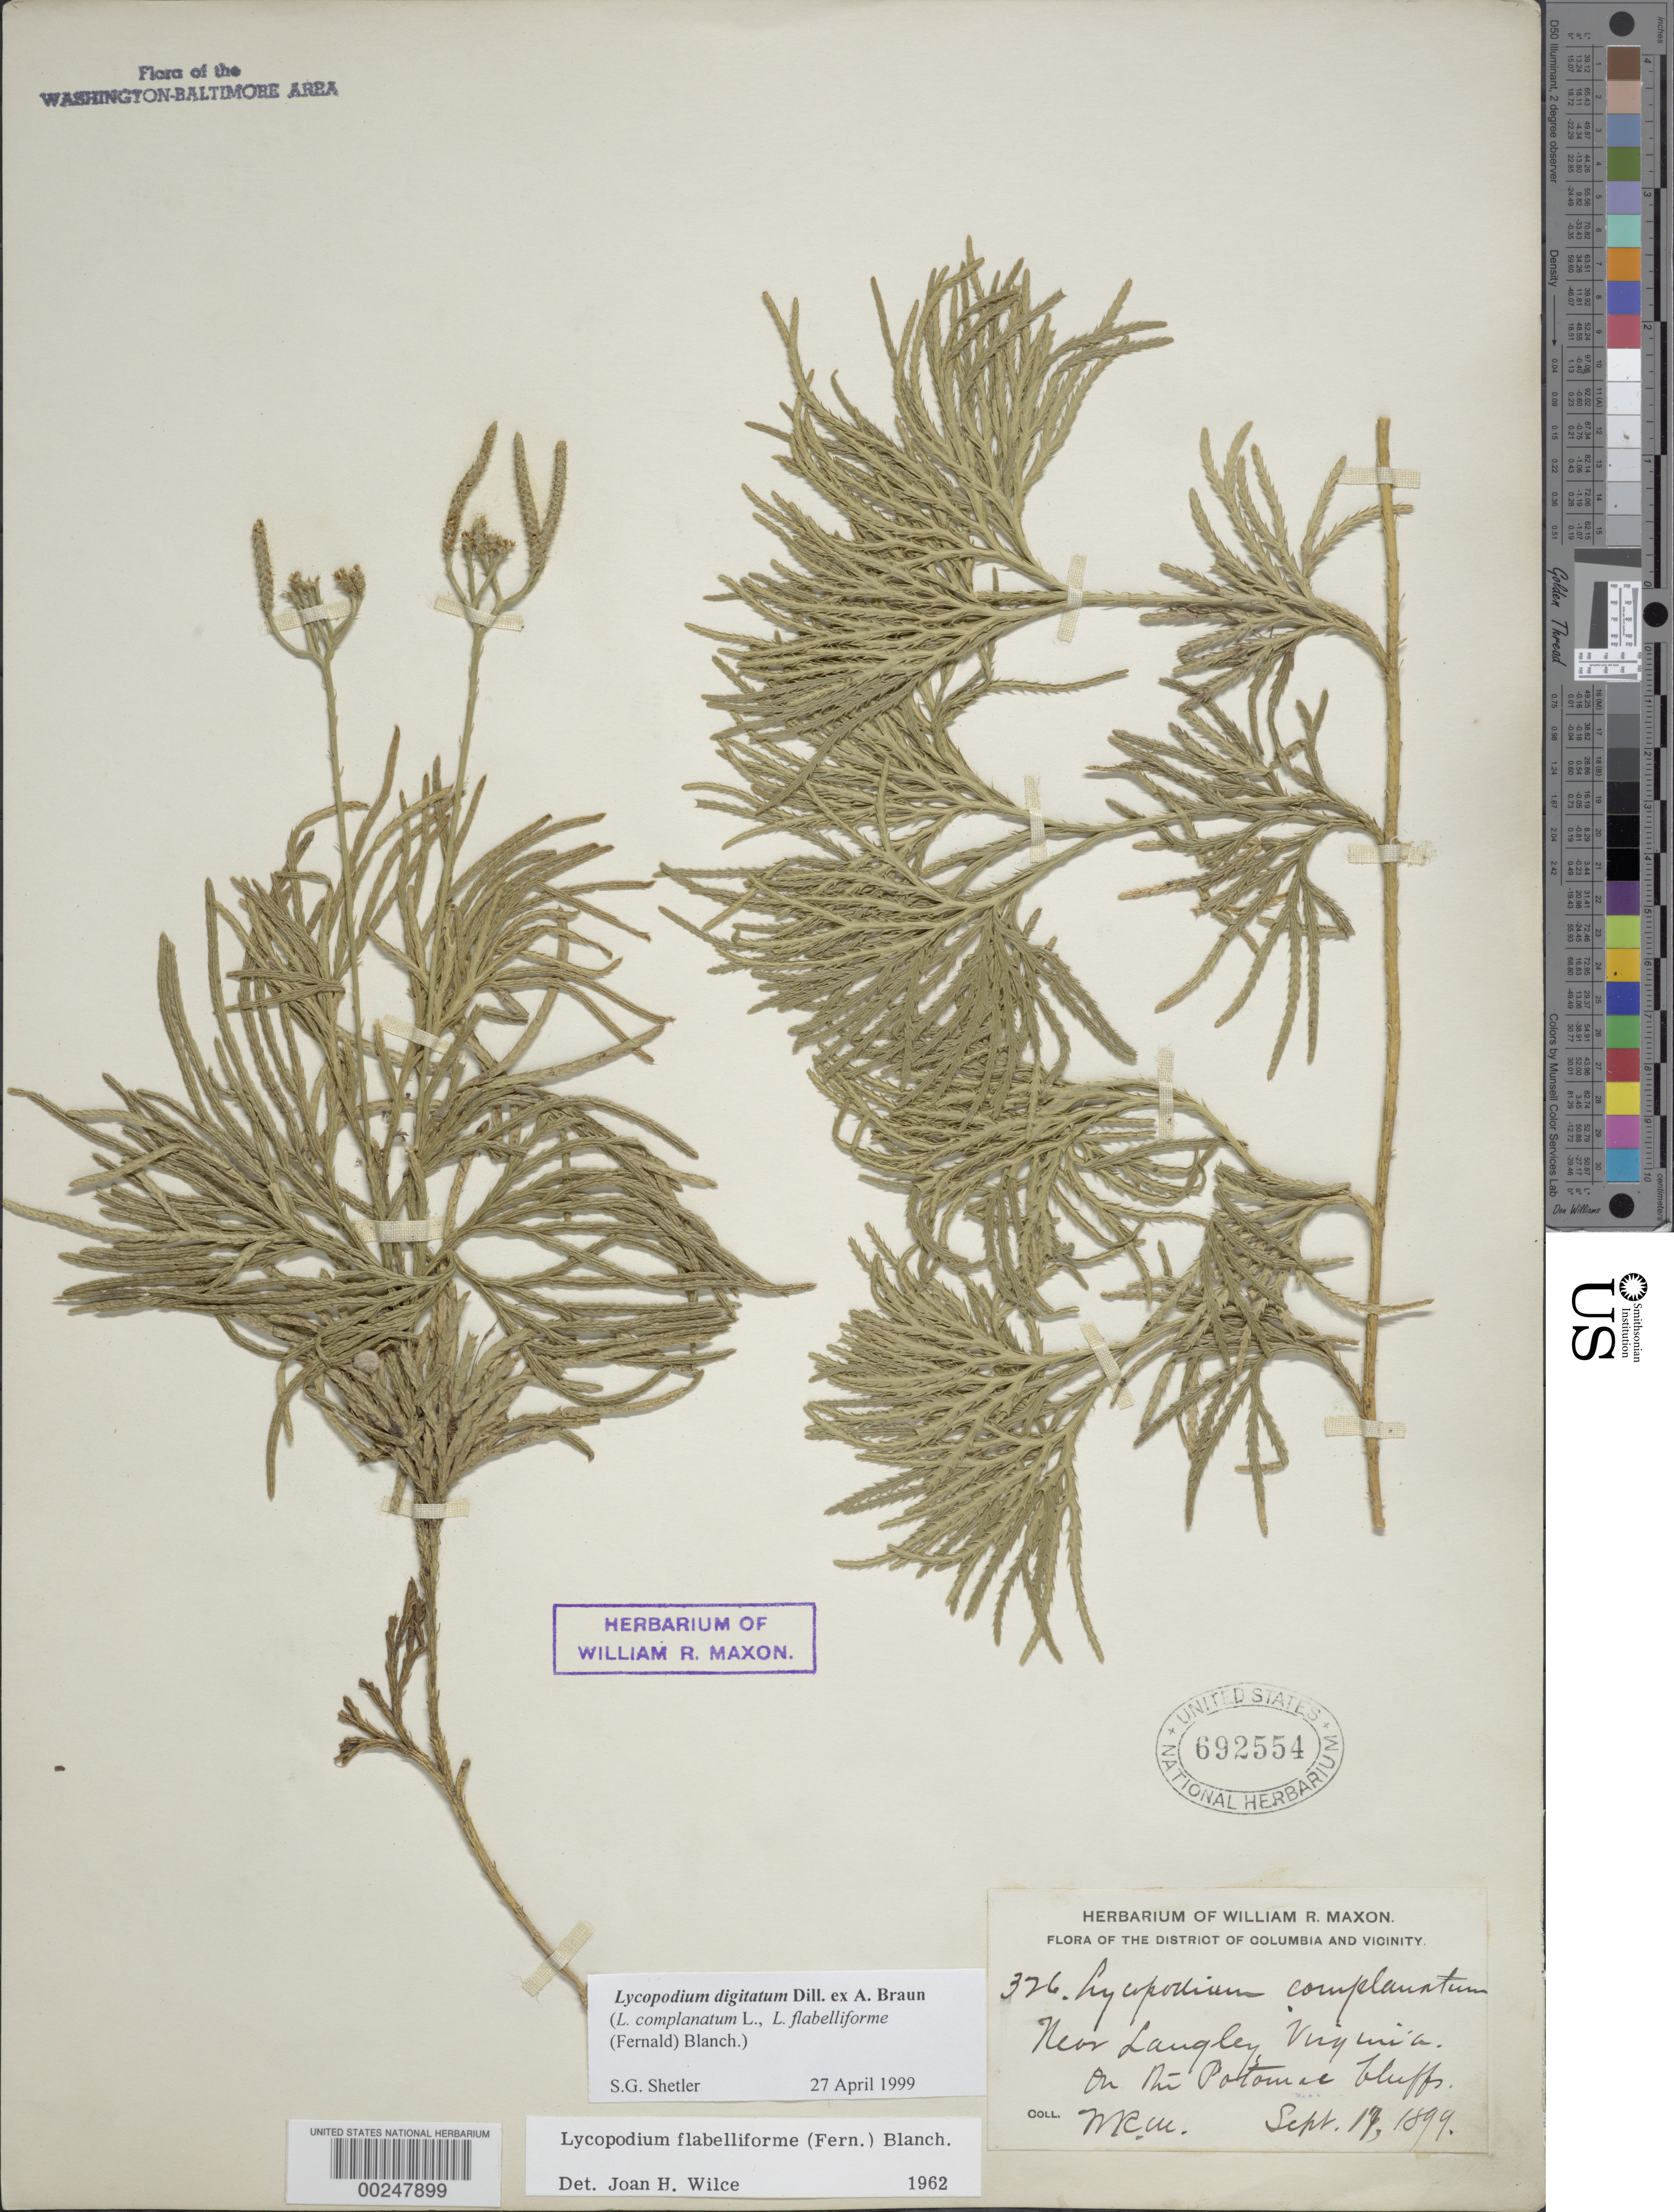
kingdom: Plantae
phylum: Tracheophyta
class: Lycopodiopsida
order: Lycopodiales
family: Lycopodiaceae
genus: Diphasiastrum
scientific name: Diphasiastrum digitatum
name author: (Dill. ex A. Braun) Holub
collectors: W. R. Maxon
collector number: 326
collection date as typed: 17 Sep 1899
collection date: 1899-09-17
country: United States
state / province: Virginia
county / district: Fairfax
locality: Potomac Bluffs, near Langley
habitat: On the potomac bluffs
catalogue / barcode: US 692554